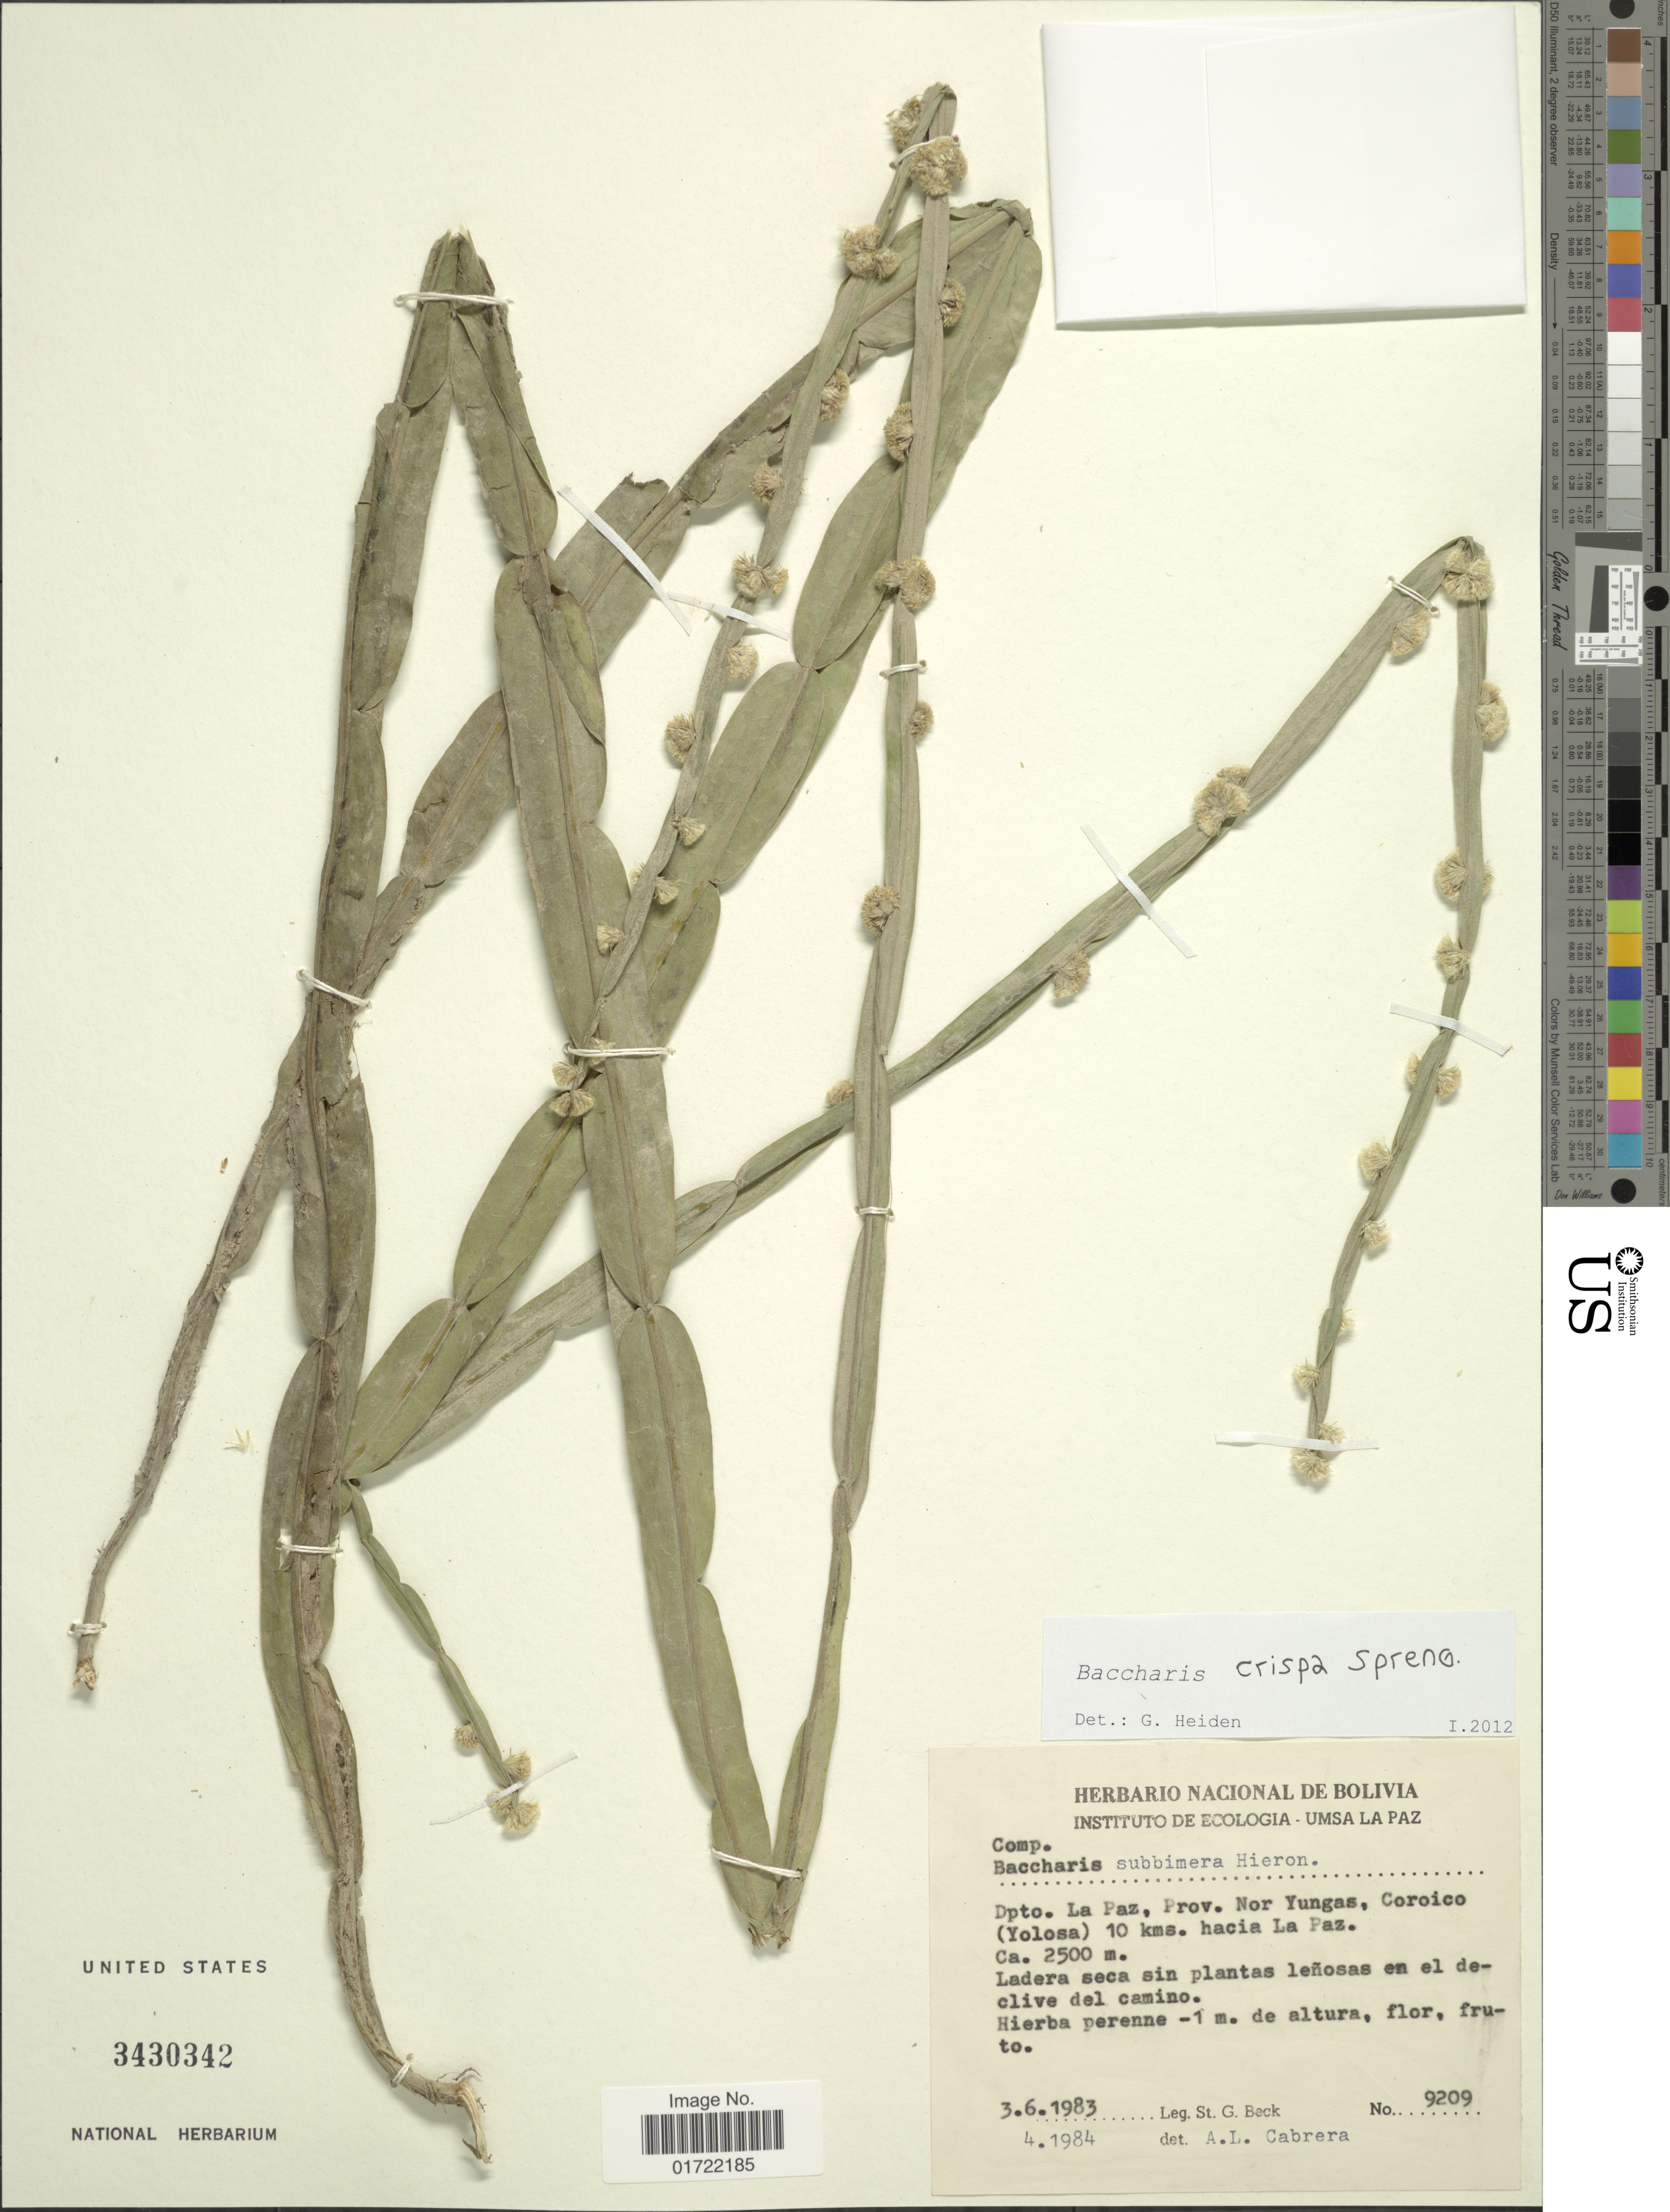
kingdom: Plantae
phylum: Tracheophyta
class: Magnoliopsida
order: Asterales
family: Asteraceae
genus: Baccharis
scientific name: Baccharis crispa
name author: Spreng.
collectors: S. G. Beck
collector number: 9209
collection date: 1983-06-03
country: Bolivia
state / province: La Paz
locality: Dept. La Paz, Prov. Nor Yungas, Coroico (Yolosa) 10 kms. hacia La Paz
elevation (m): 2500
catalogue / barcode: US 3430342